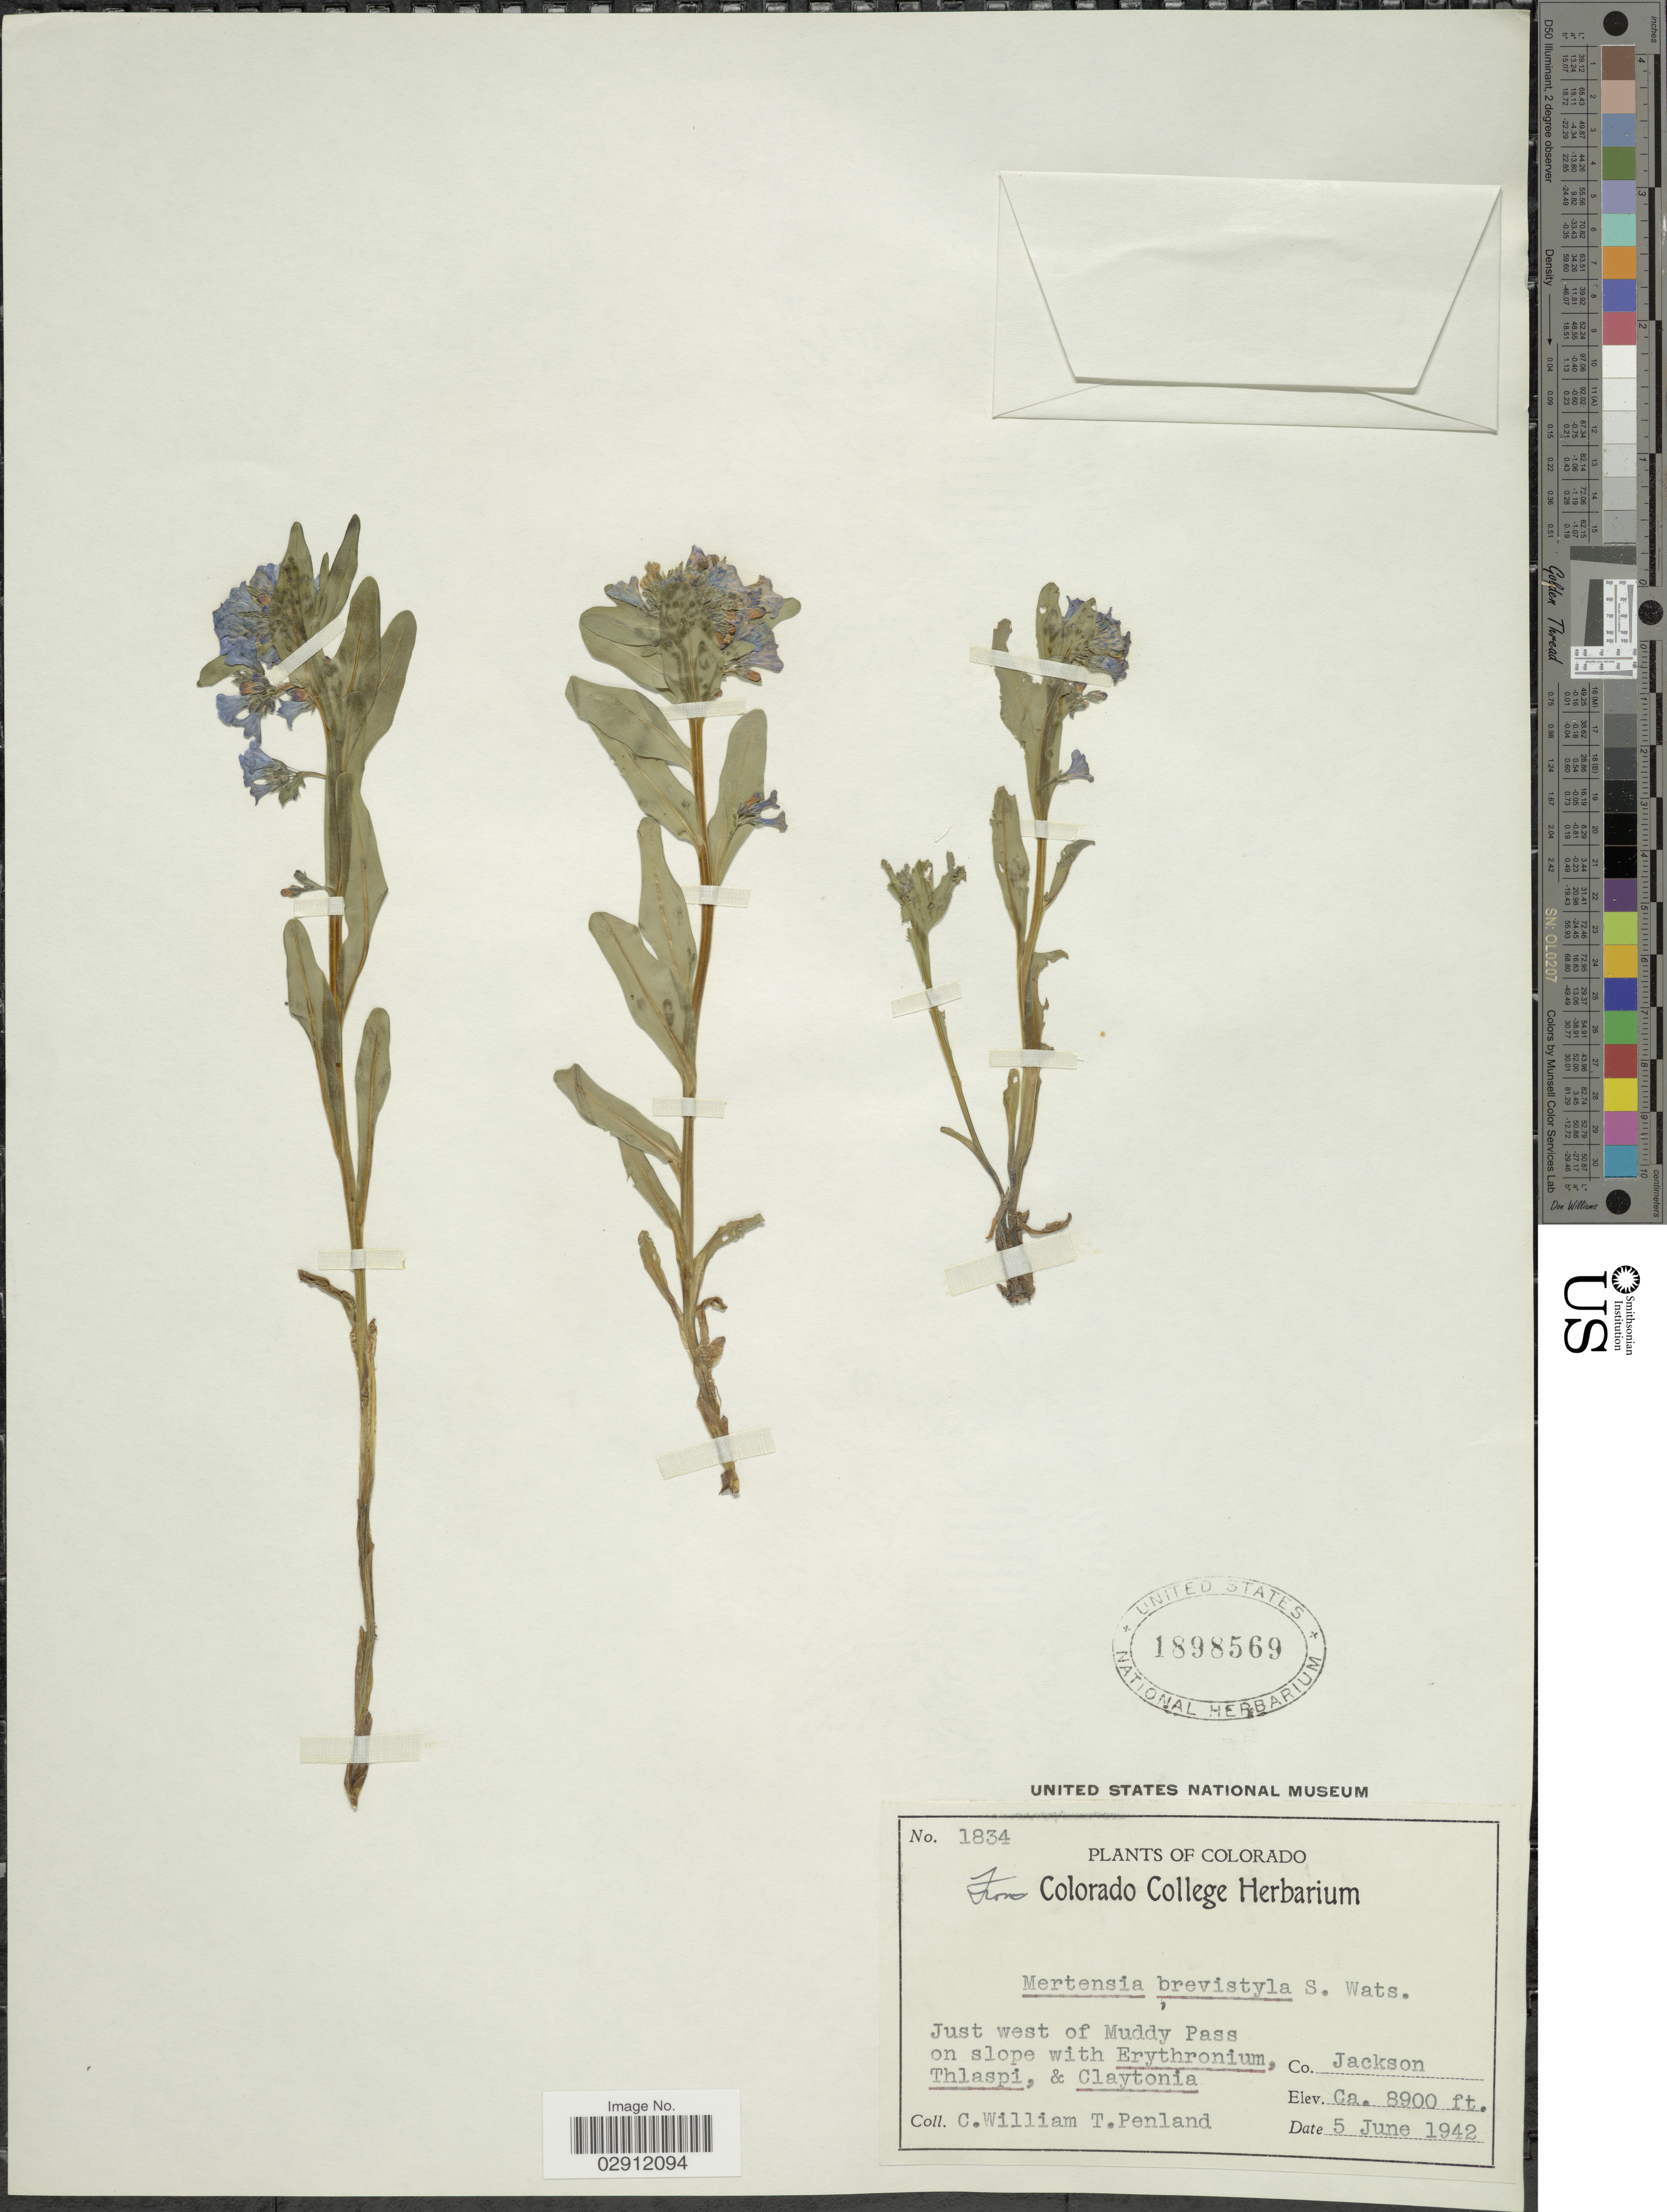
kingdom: Plantae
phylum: Tracheophyta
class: Magnoliopsida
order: Boraginales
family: Boraginaceae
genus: Mertensia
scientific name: Mertensia brevistyla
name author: S. Watson in C. King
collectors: I. F. Tidestrom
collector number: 1676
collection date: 1908-08-07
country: United States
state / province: Colorado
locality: Head of West Miller Creek, White River Region.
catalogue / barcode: US 507893